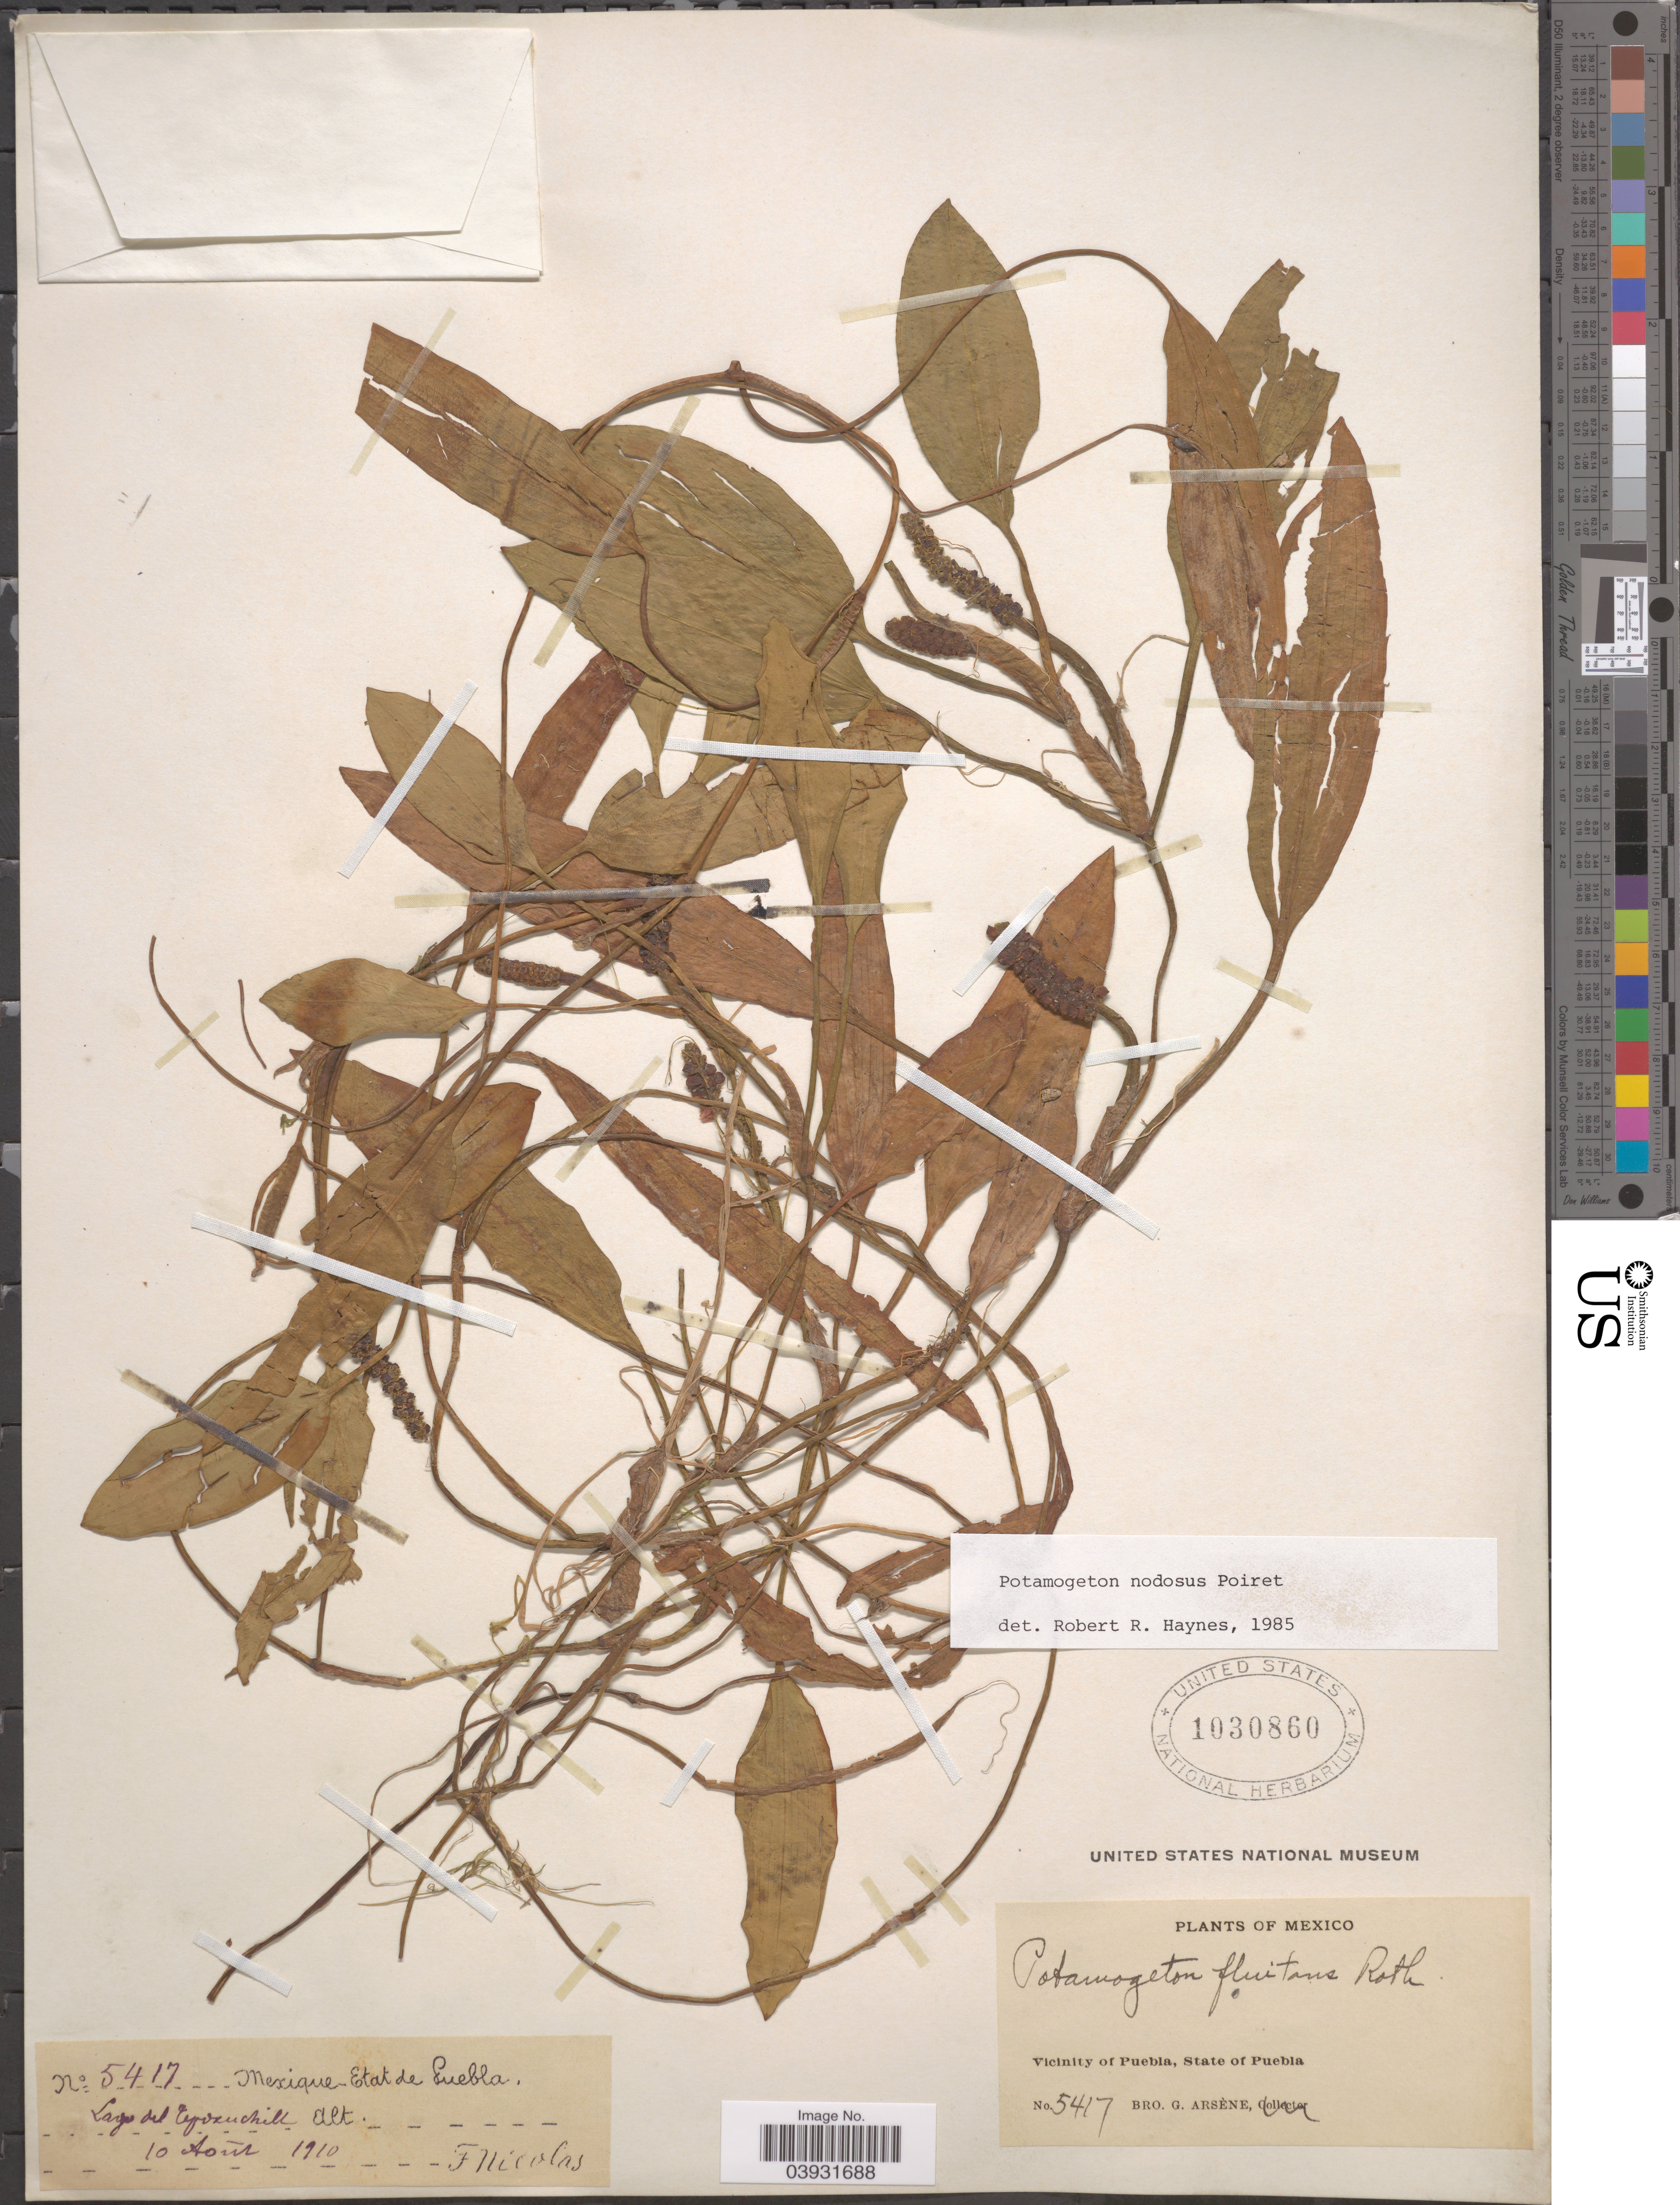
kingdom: Plantae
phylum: Tracheophyta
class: Liliopsida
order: Alismatales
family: Potamogetonaceae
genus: Potamogeton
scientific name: Potamogeton nodosus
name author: Poir.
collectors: Bro. G. Arsène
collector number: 5417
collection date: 1910-08-10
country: Mexico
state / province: Puebla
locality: Vicinity of Puebla. Lago del Tepozuchitl.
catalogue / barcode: US 1030860